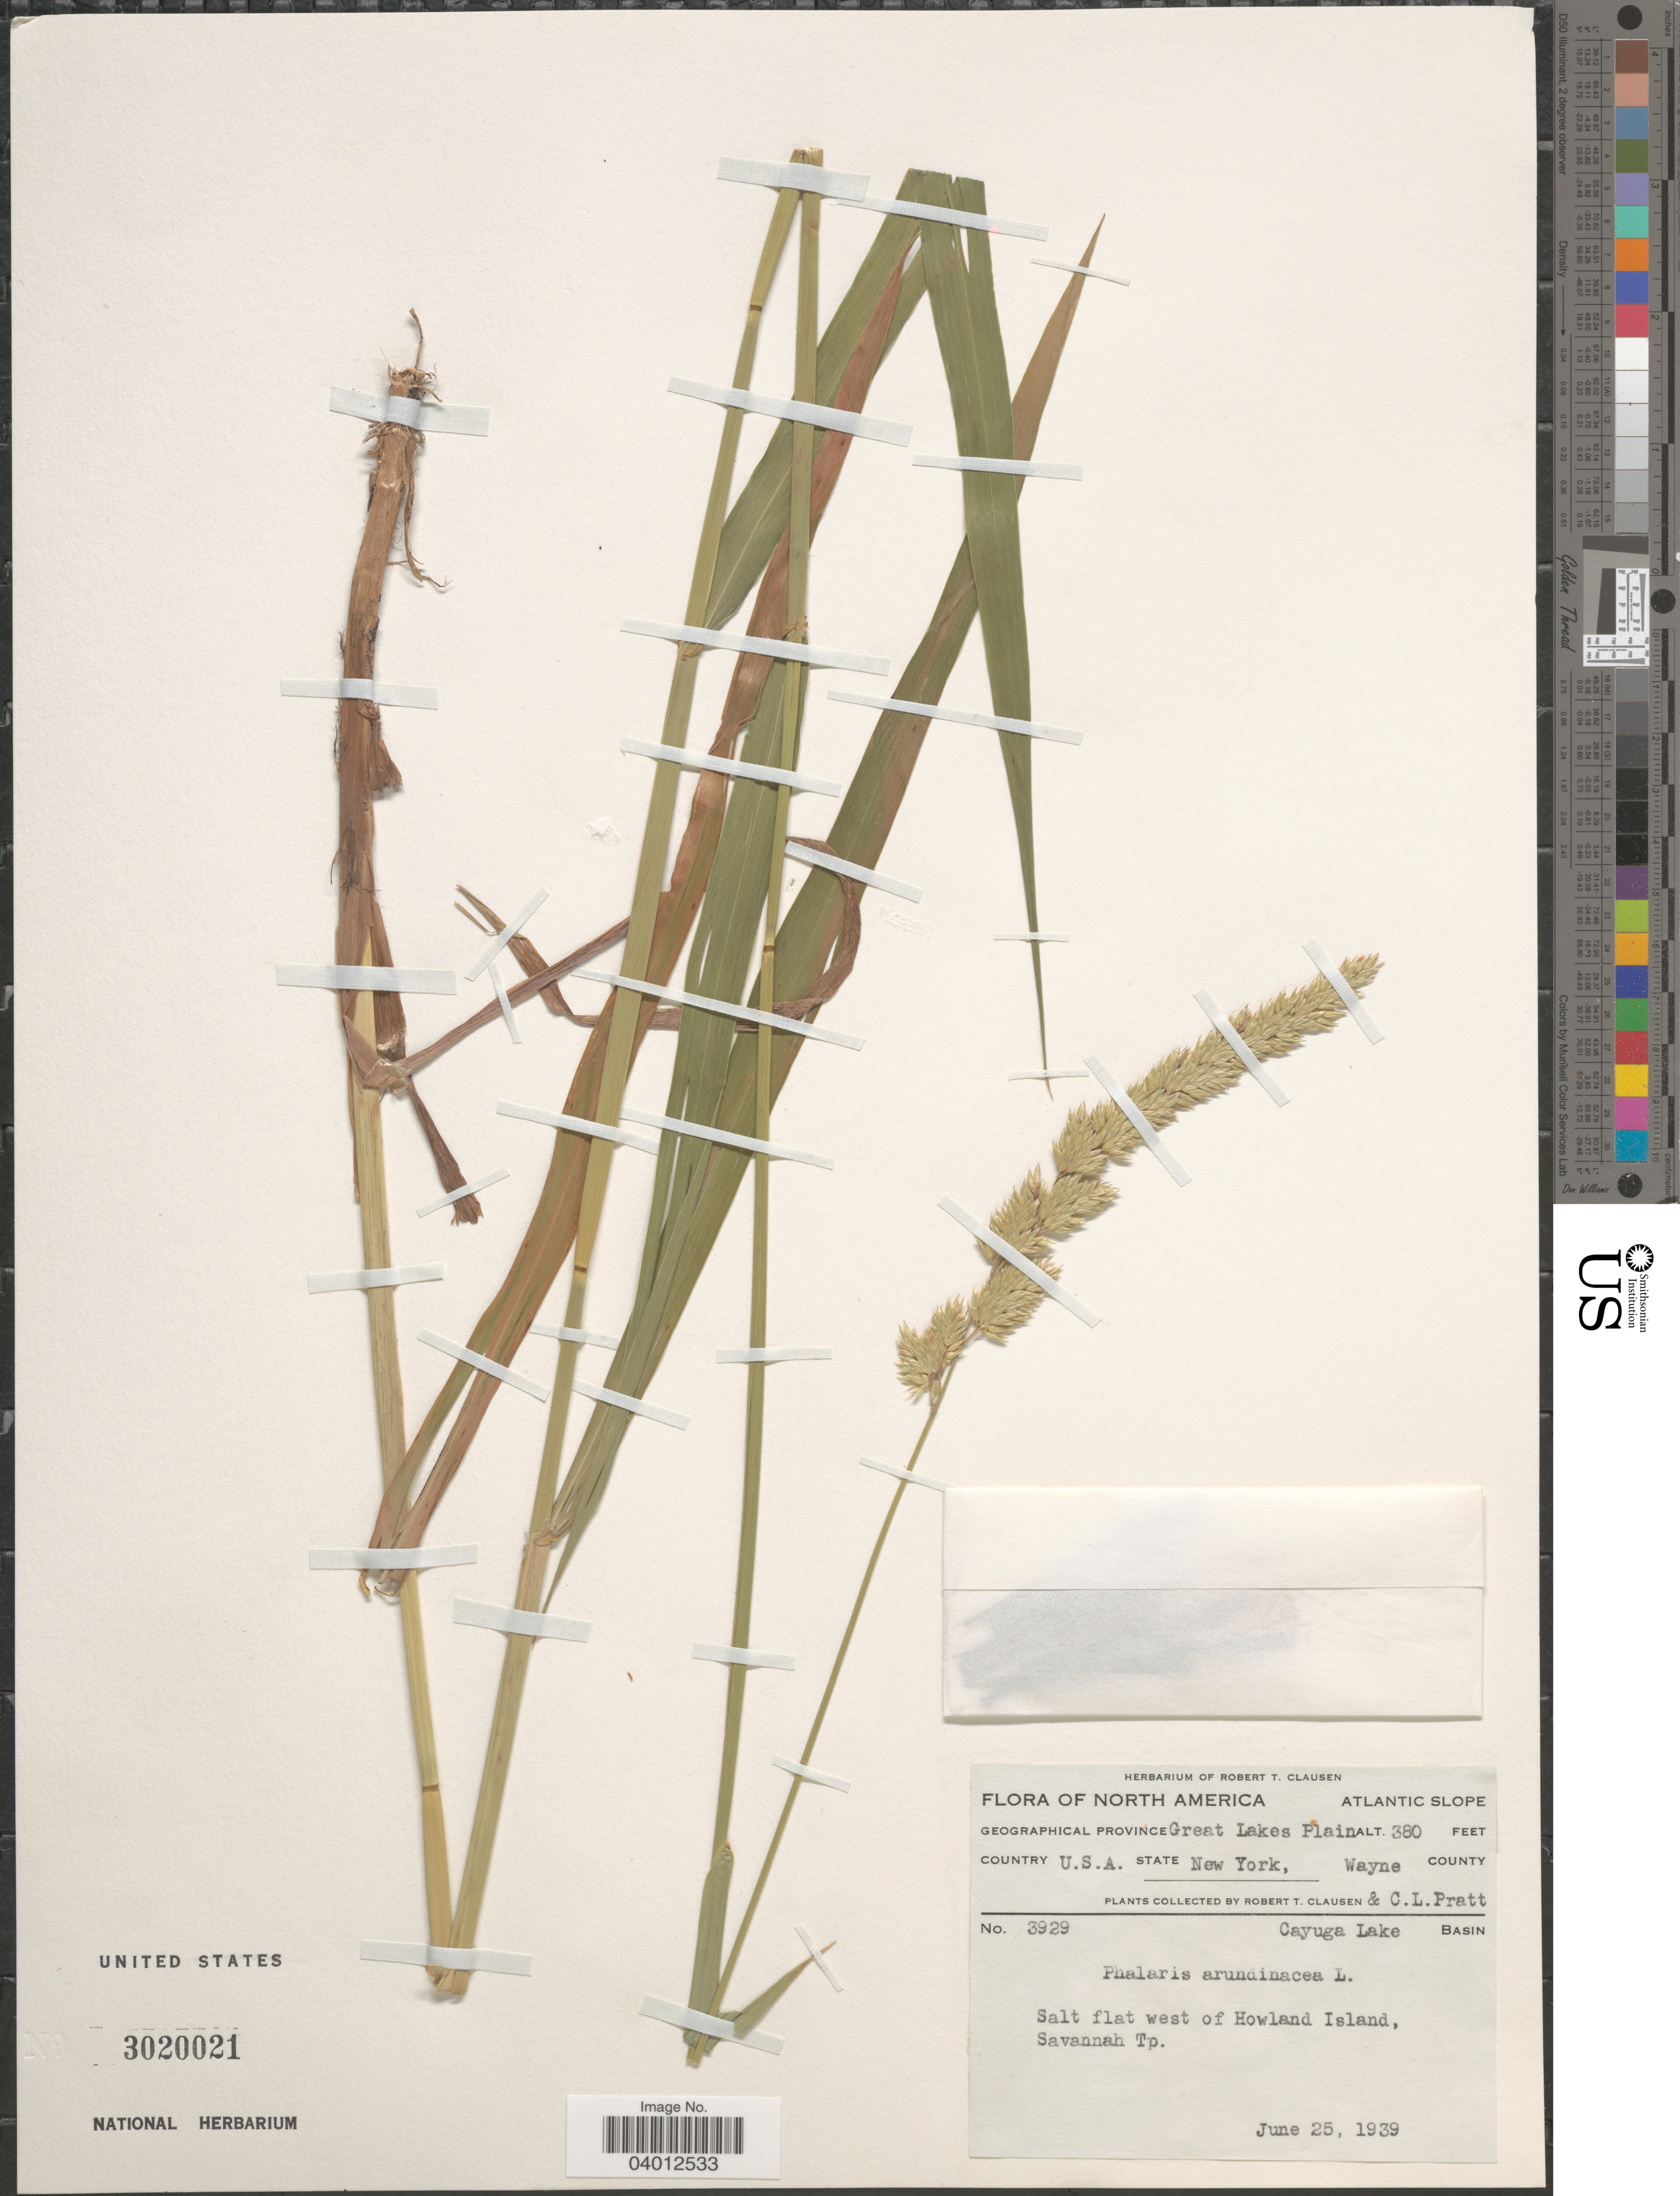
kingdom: Plantae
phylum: Tracheophyta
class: Liliopsida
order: Poales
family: Poaceae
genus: Phalaris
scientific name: Phalaris arundinacea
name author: L.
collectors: R. T. Clausen & C. Pratt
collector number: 3929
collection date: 1939-06-25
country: United States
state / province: New York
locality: Atlantic Slope. Geographical Province. Great Lakes Plain. Wayne County. Cayuga Lake Basin. Salt flat west of Howland Island, Savannah Tp.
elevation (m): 116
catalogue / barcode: US 3020021